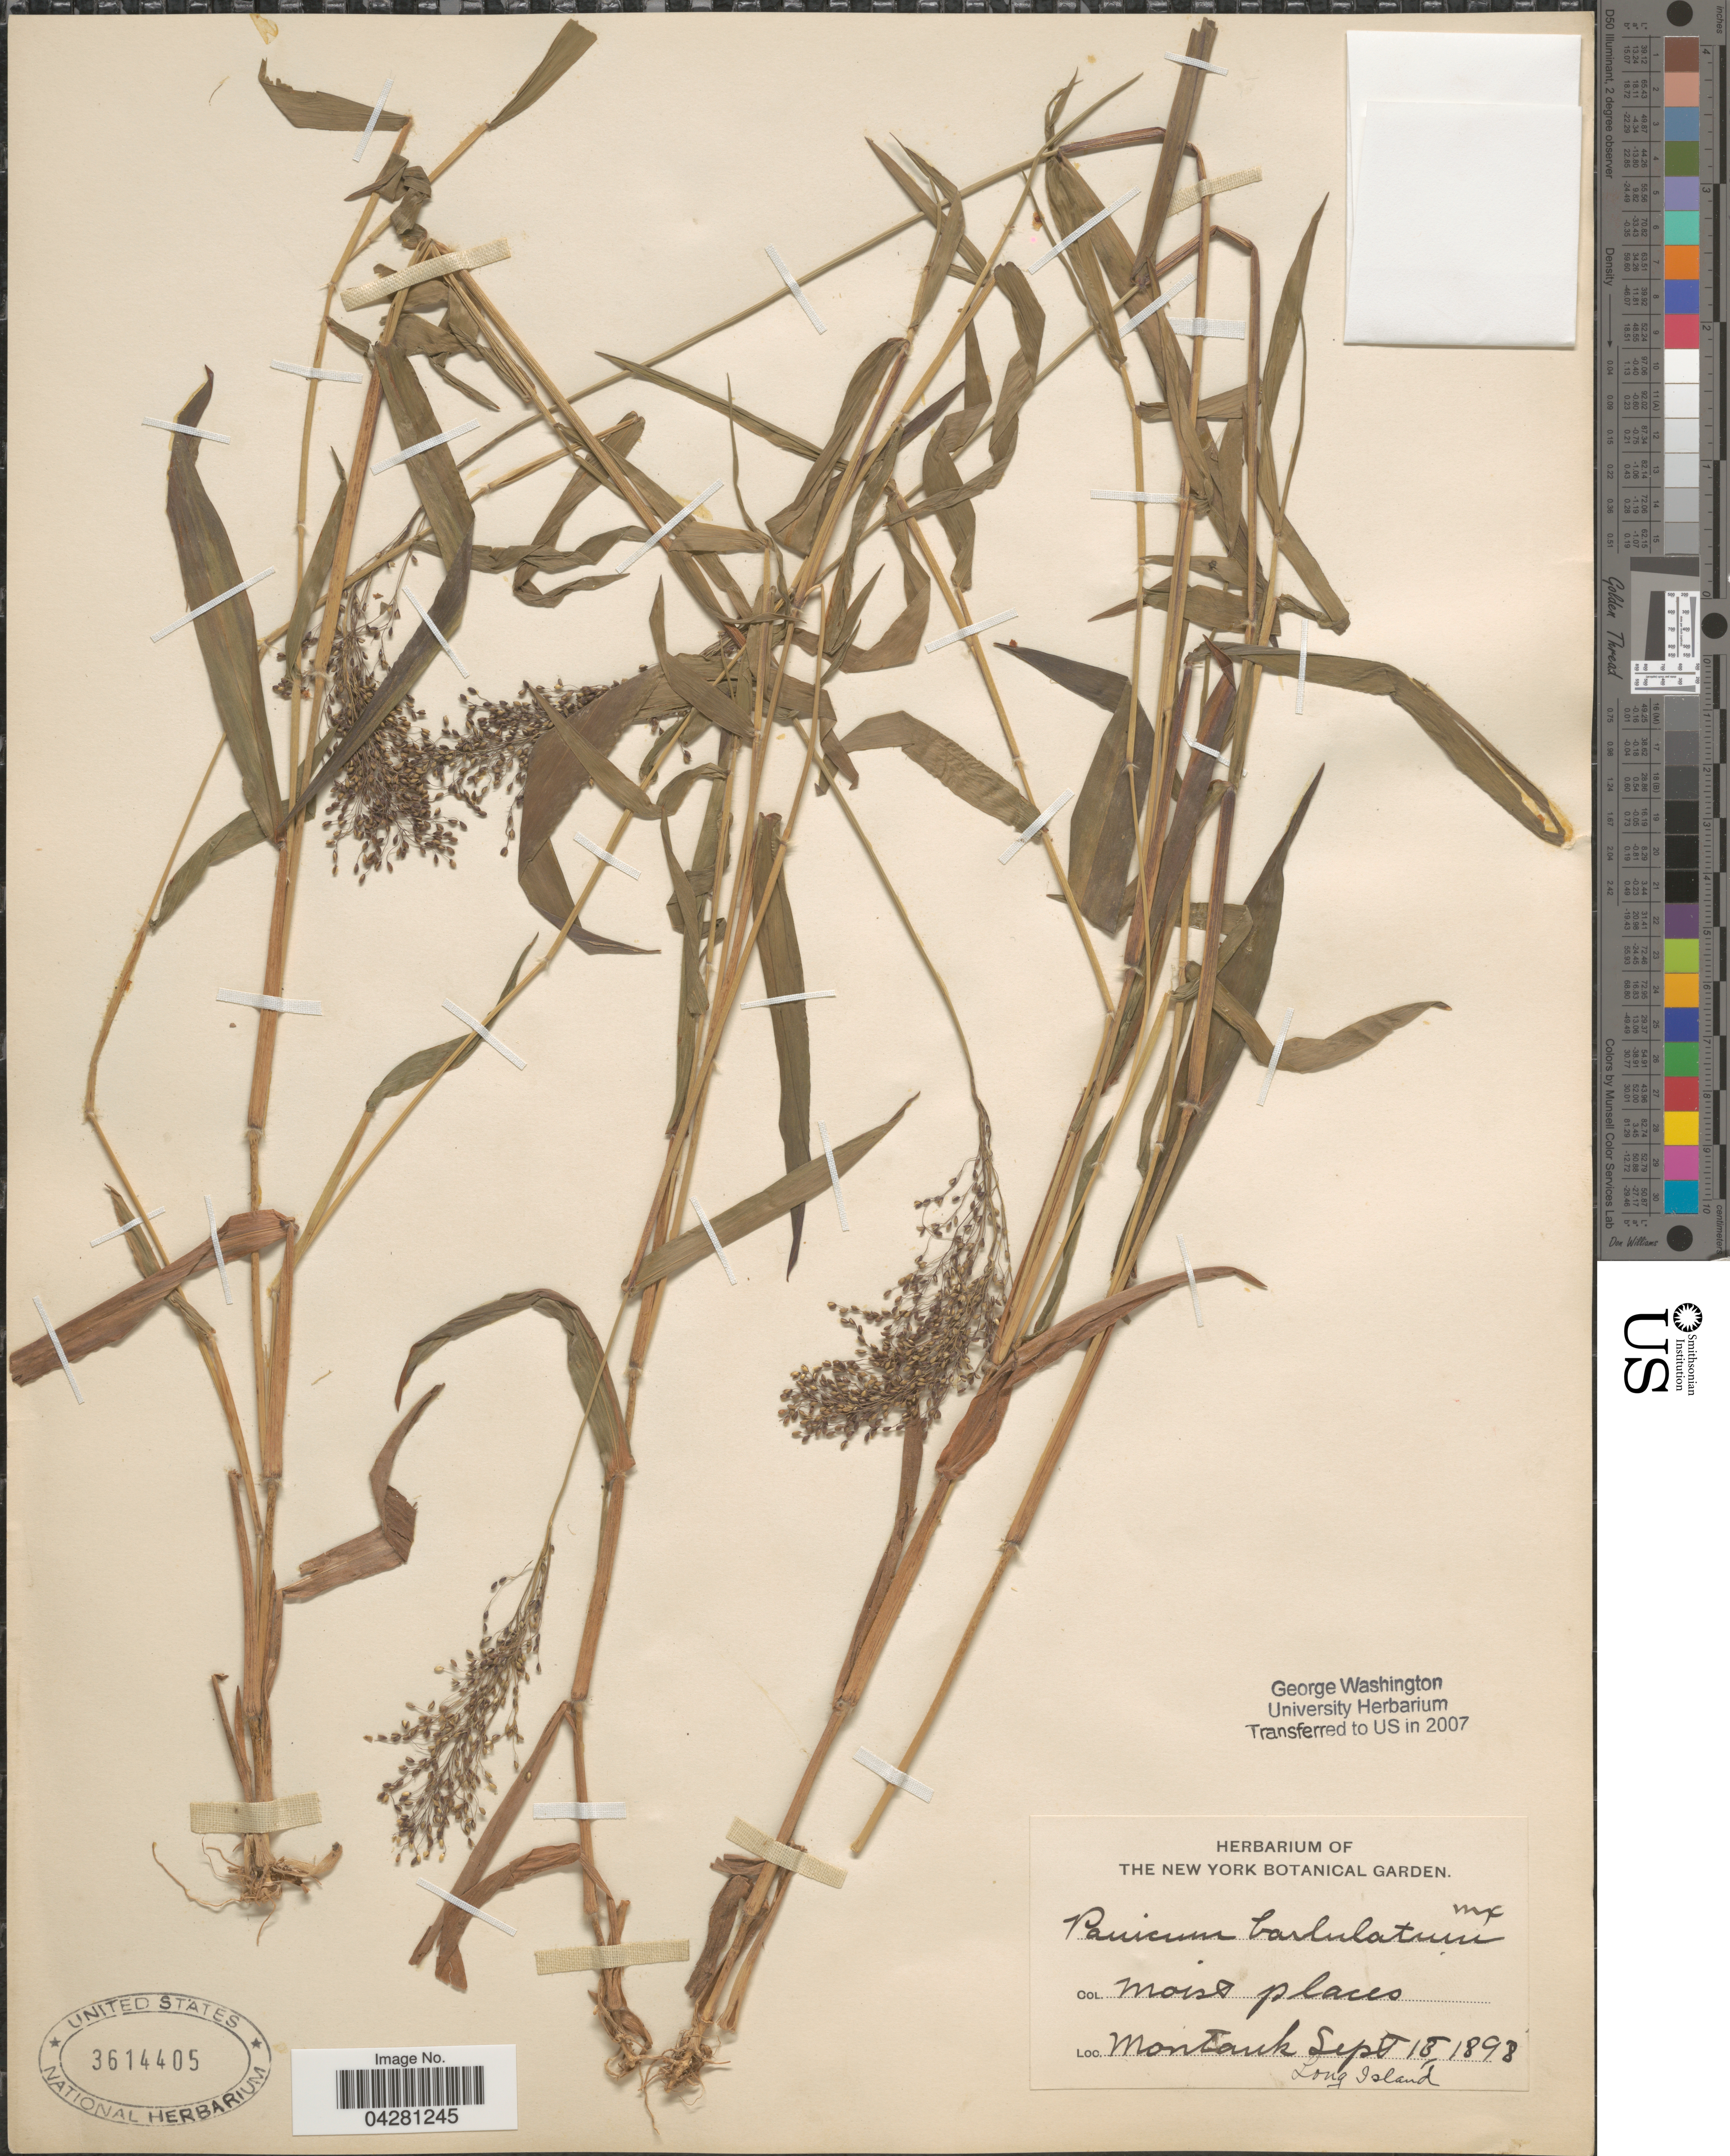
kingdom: Plantae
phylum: Tracheophyta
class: Liliopsida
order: Poales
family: Poaceae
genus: Dichanthelium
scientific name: Dichanthelium dichotomum var. dichotomum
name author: (L.) Gould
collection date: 1898-09-13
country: United States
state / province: New York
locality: Montauk. Long Island.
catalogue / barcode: US 3614405